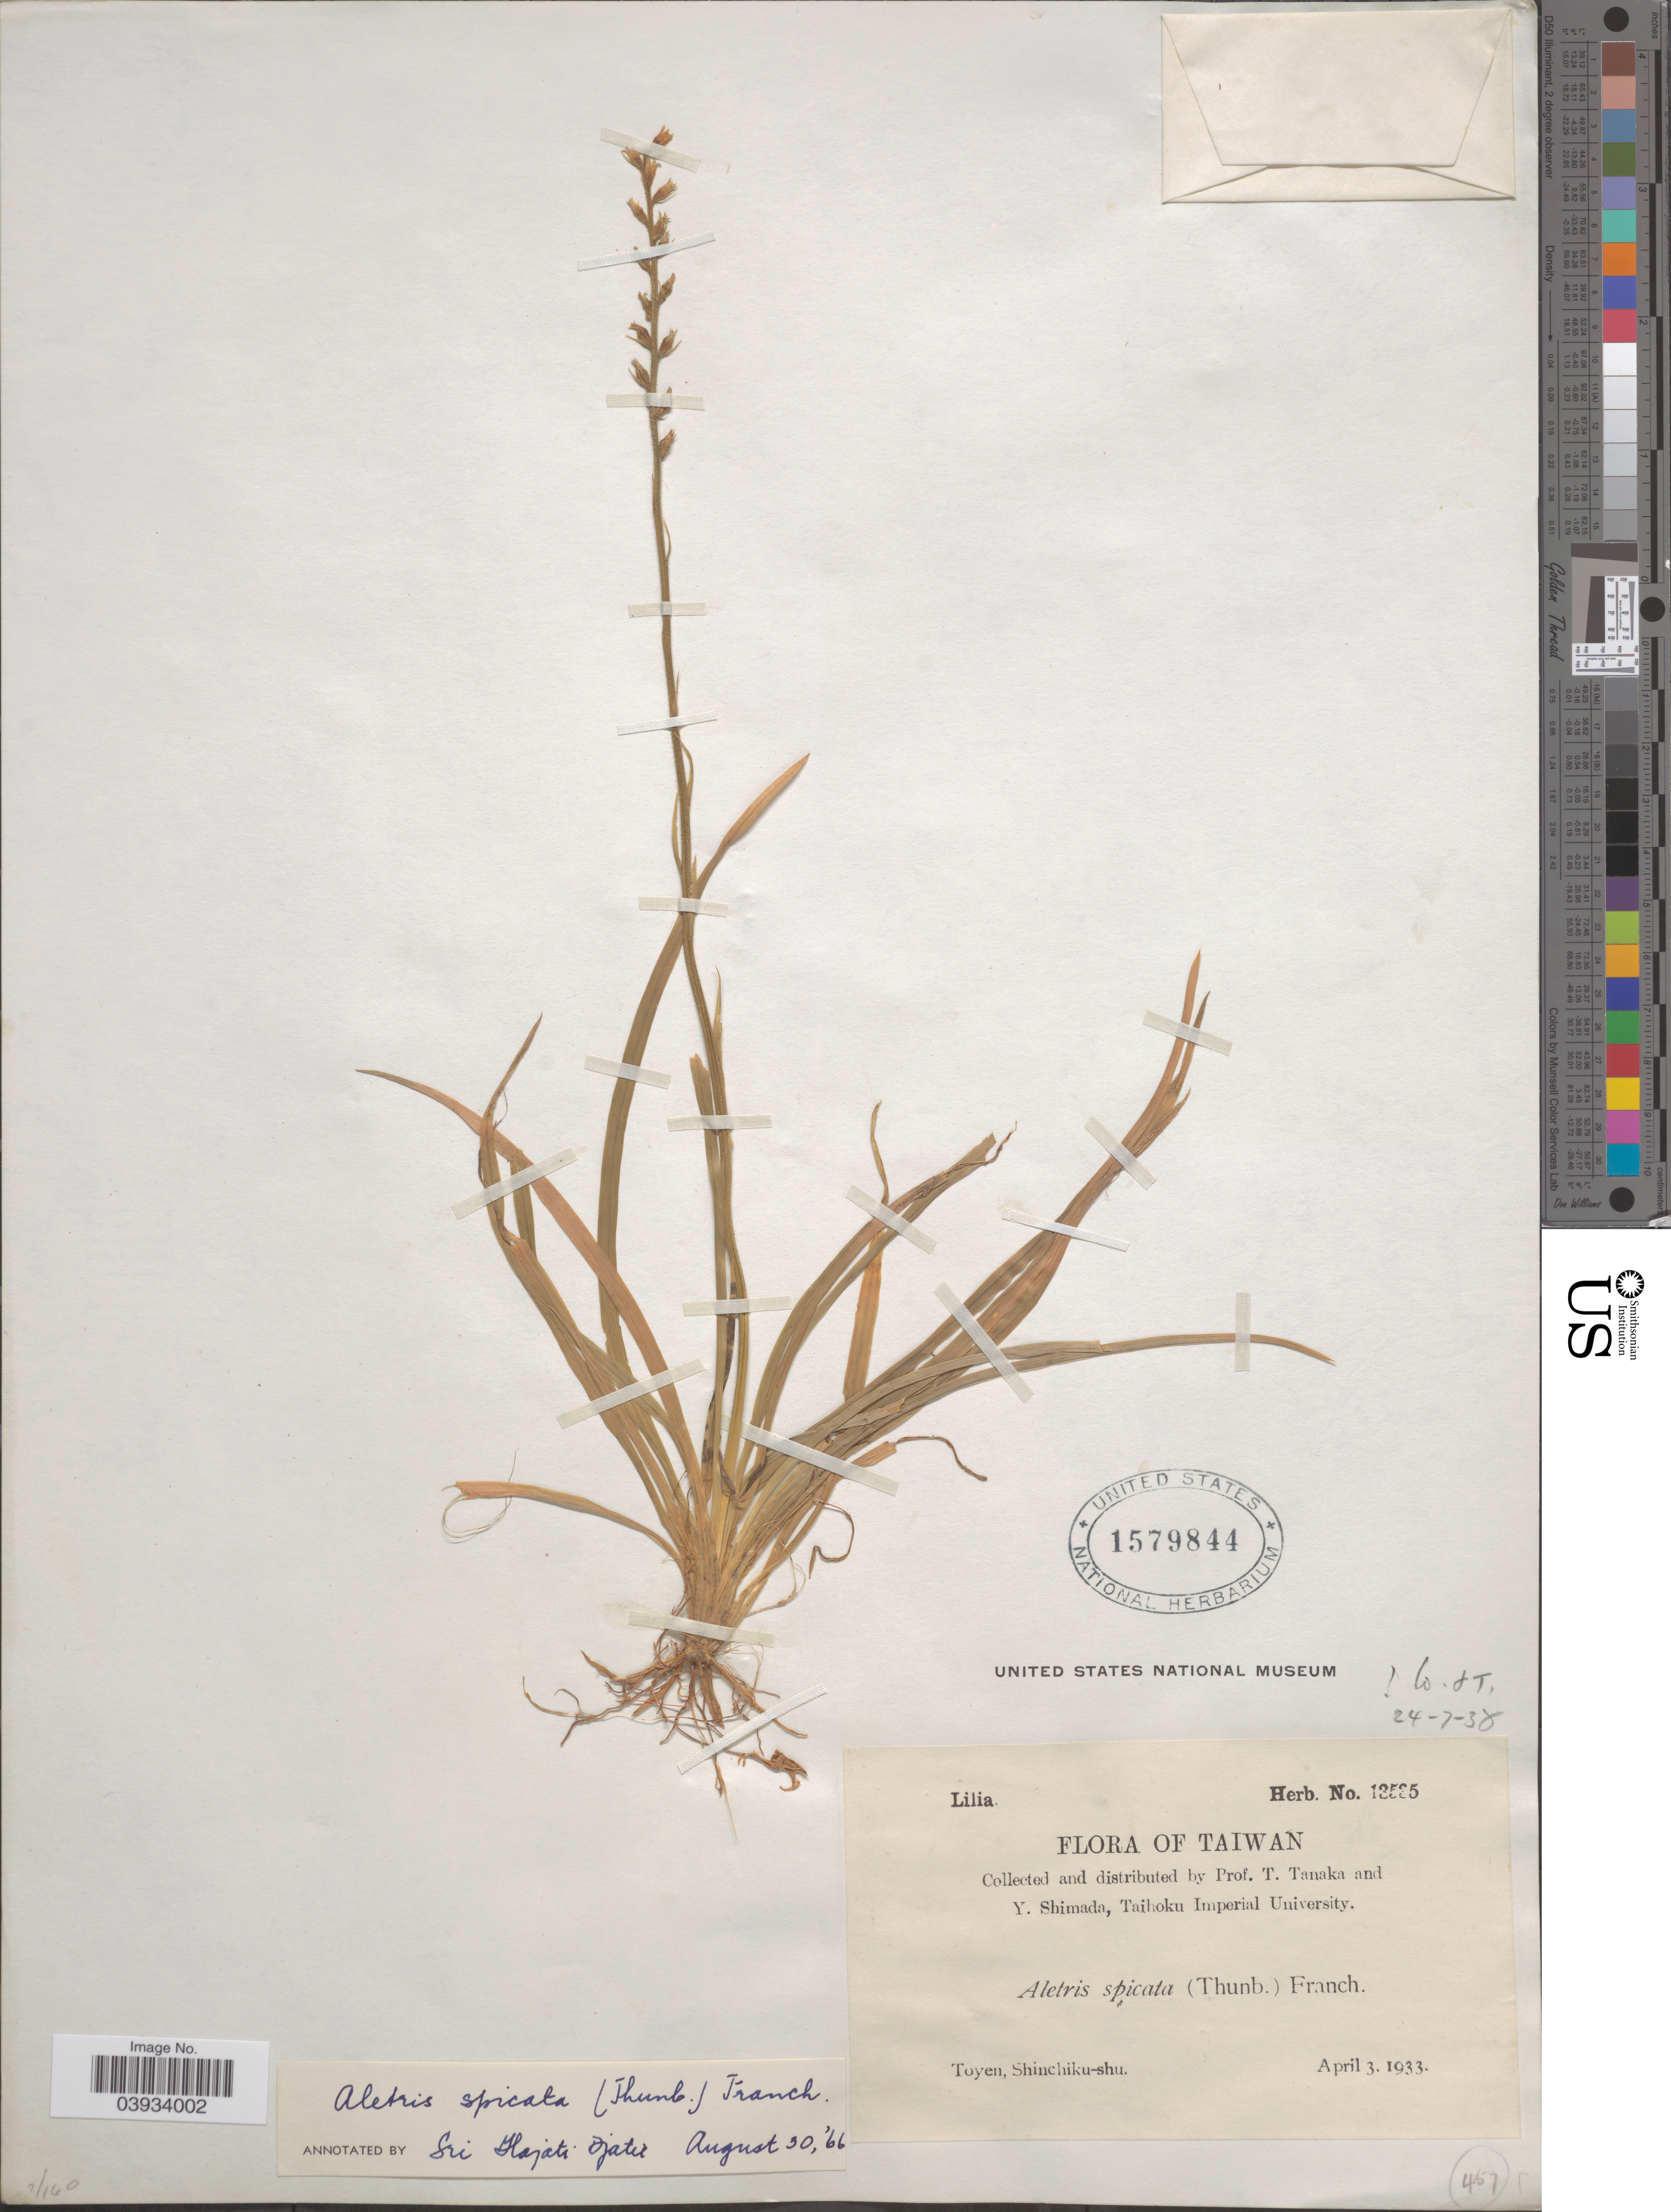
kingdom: Plantae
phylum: Tracheophyta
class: Liliopsida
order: Dioscoreales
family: Nartheciaceae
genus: Aletris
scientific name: Aletris spicata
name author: (Thunb.) Franch.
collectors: T. Tanaka & Y. Shimada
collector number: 13535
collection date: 1933-04-03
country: Taiwan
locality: Toyen, Shinchiku-shu.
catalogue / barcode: US 1579844